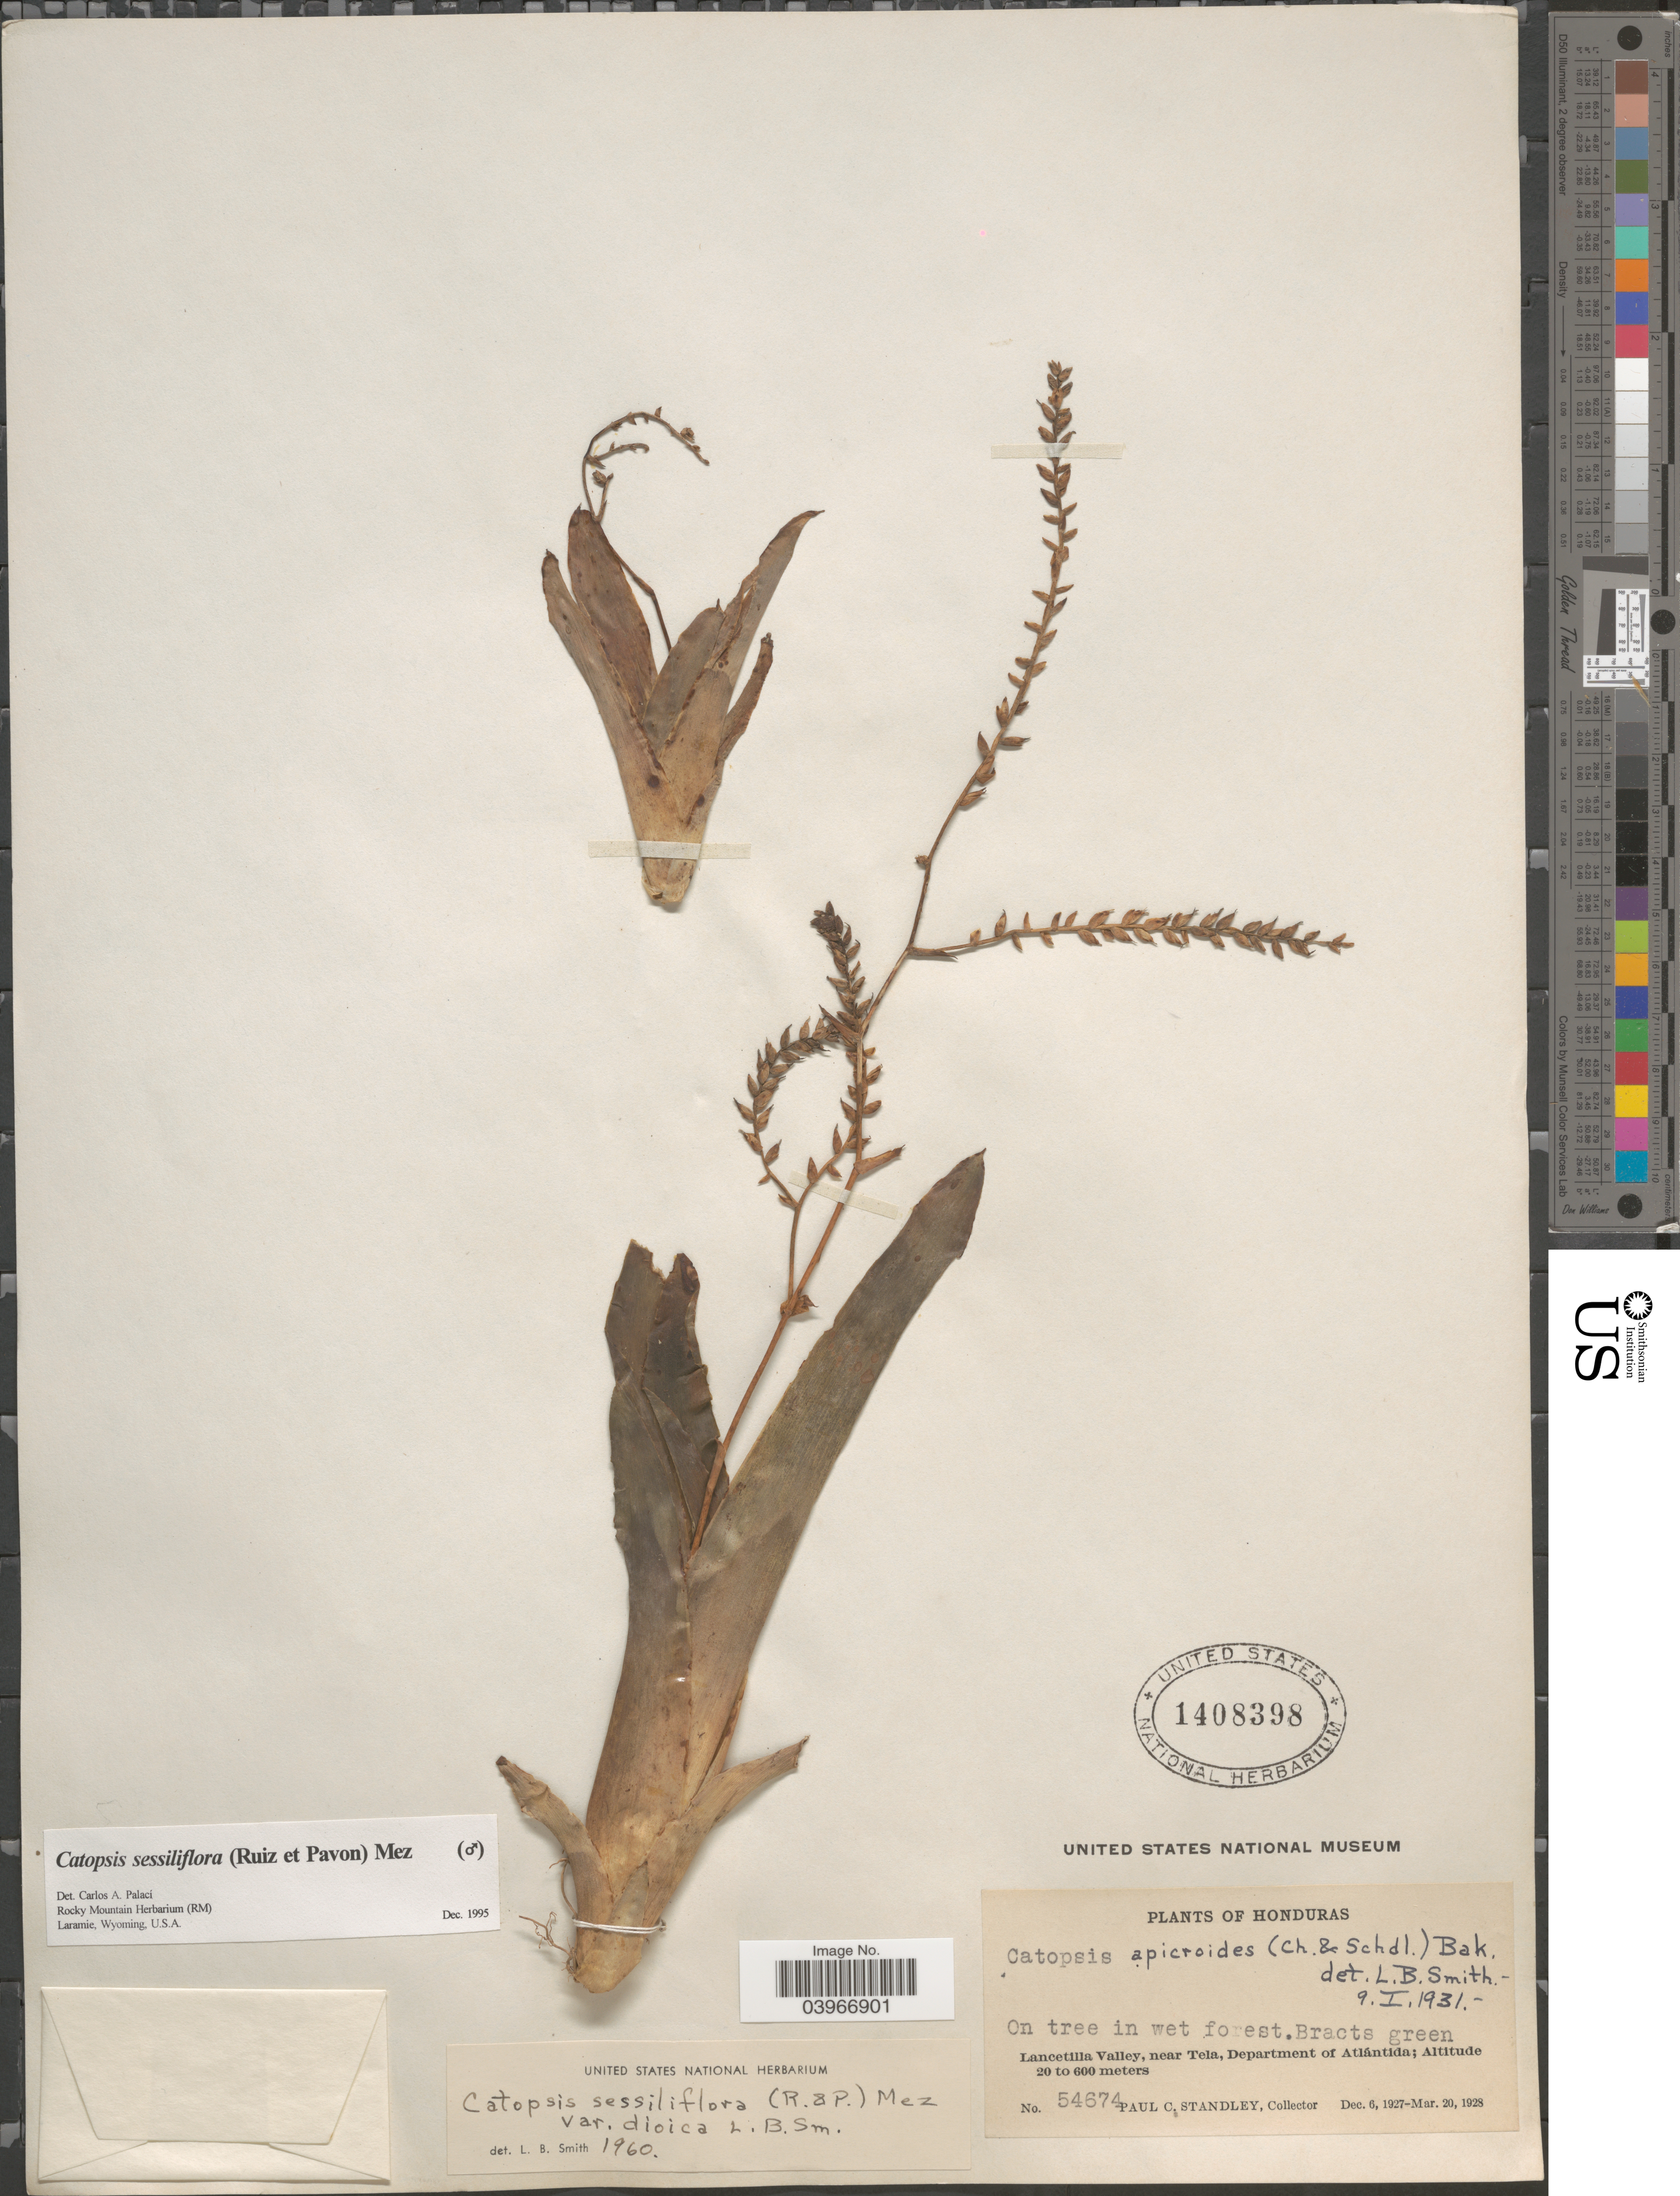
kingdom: Plantae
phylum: Tracheophyta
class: Liliopsida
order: Poales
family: Bromeliaceae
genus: Catopsis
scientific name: Catopsis sessiliflora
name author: (Ruiz & Pav.) Mez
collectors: P. C. Standley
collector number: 54674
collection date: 1927-12-06/1928-03-20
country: Honduras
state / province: Atlantida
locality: Lancetilla Valley, near Tela, Department of Atlántida.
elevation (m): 20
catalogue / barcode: US 1408398